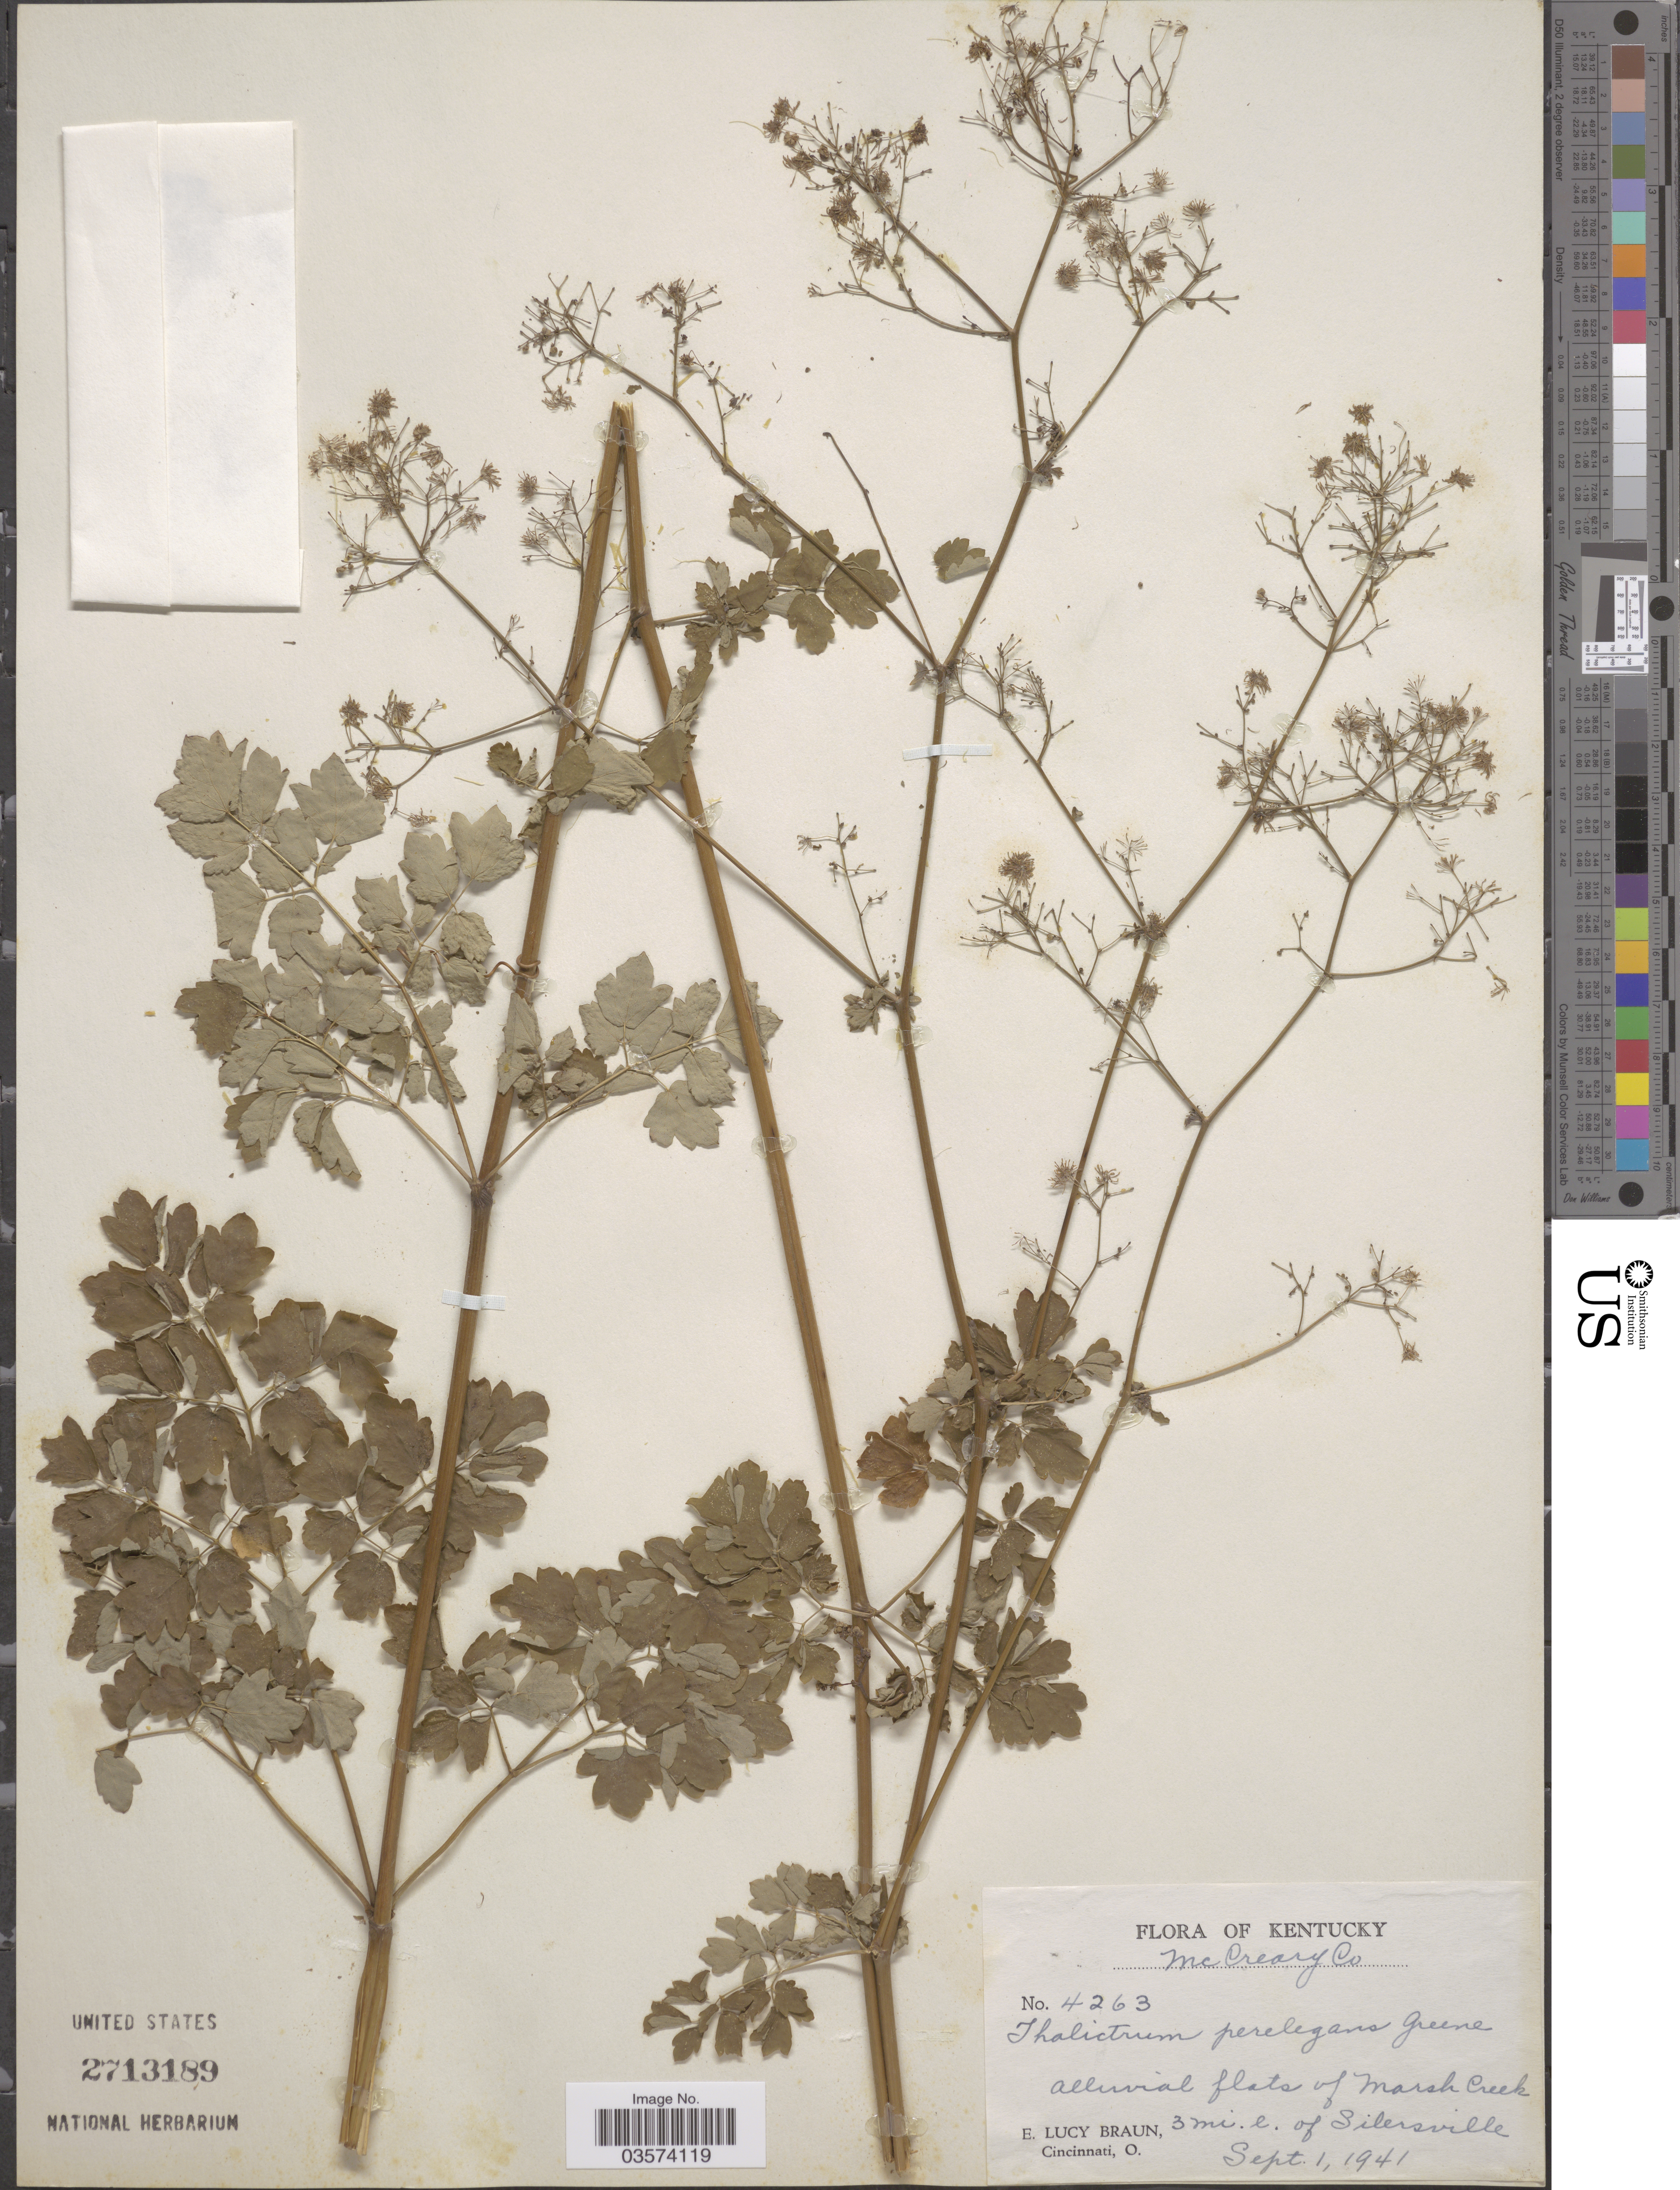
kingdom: Plantae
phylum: Tracheophyta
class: Magnoliopsida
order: Ranunculales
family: Ranunculaceae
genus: Thalictrum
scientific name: Thalictrum perelegans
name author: Greene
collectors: E. L. Braun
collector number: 4263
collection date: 1941-09-01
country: United States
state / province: Kentucky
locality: McCreary Co. Alluvial flats of Marsh Creek. 3 mi. e. of Silersville.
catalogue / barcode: US 2713189